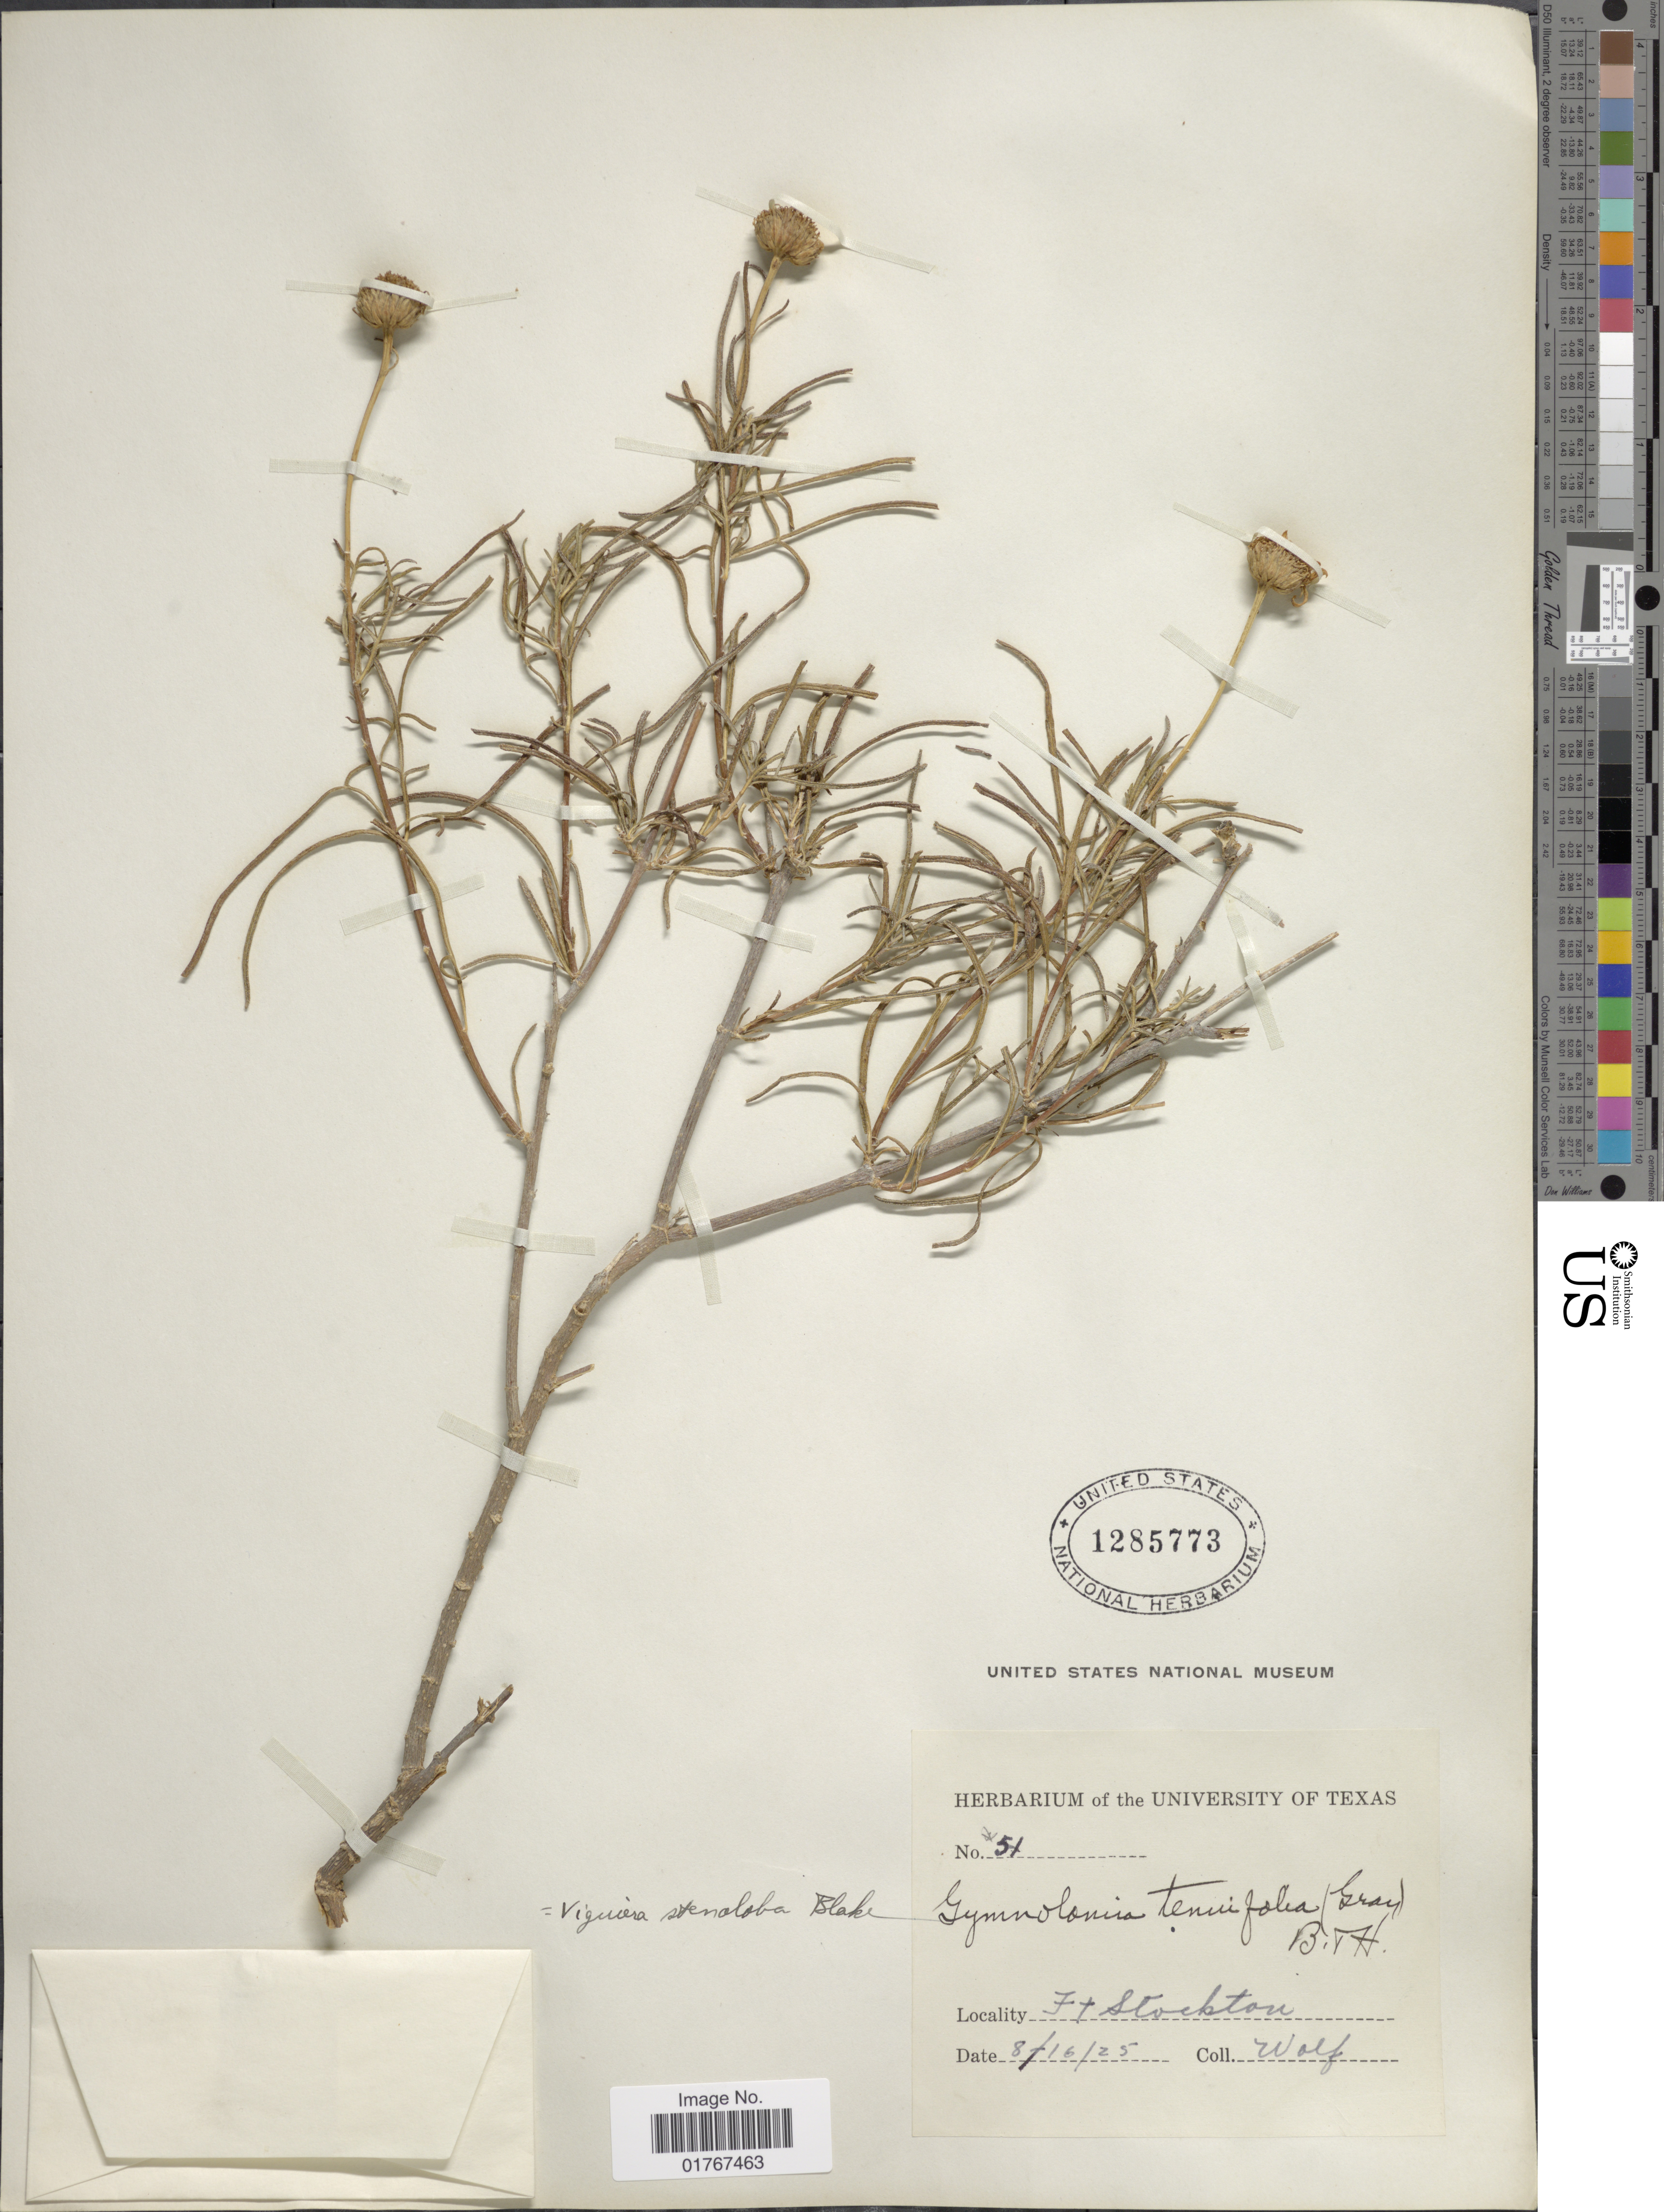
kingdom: Plantae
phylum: Tracheophyta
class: Magnoliopsida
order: Asterales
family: Asteraceae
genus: Viguiera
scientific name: Viguiera stenoloba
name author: S.F. Blake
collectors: -- Wolf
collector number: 51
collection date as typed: Transcribed d/m/y: 16/8/25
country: United States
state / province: Texas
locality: Ft Stockton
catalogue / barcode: US 1285773